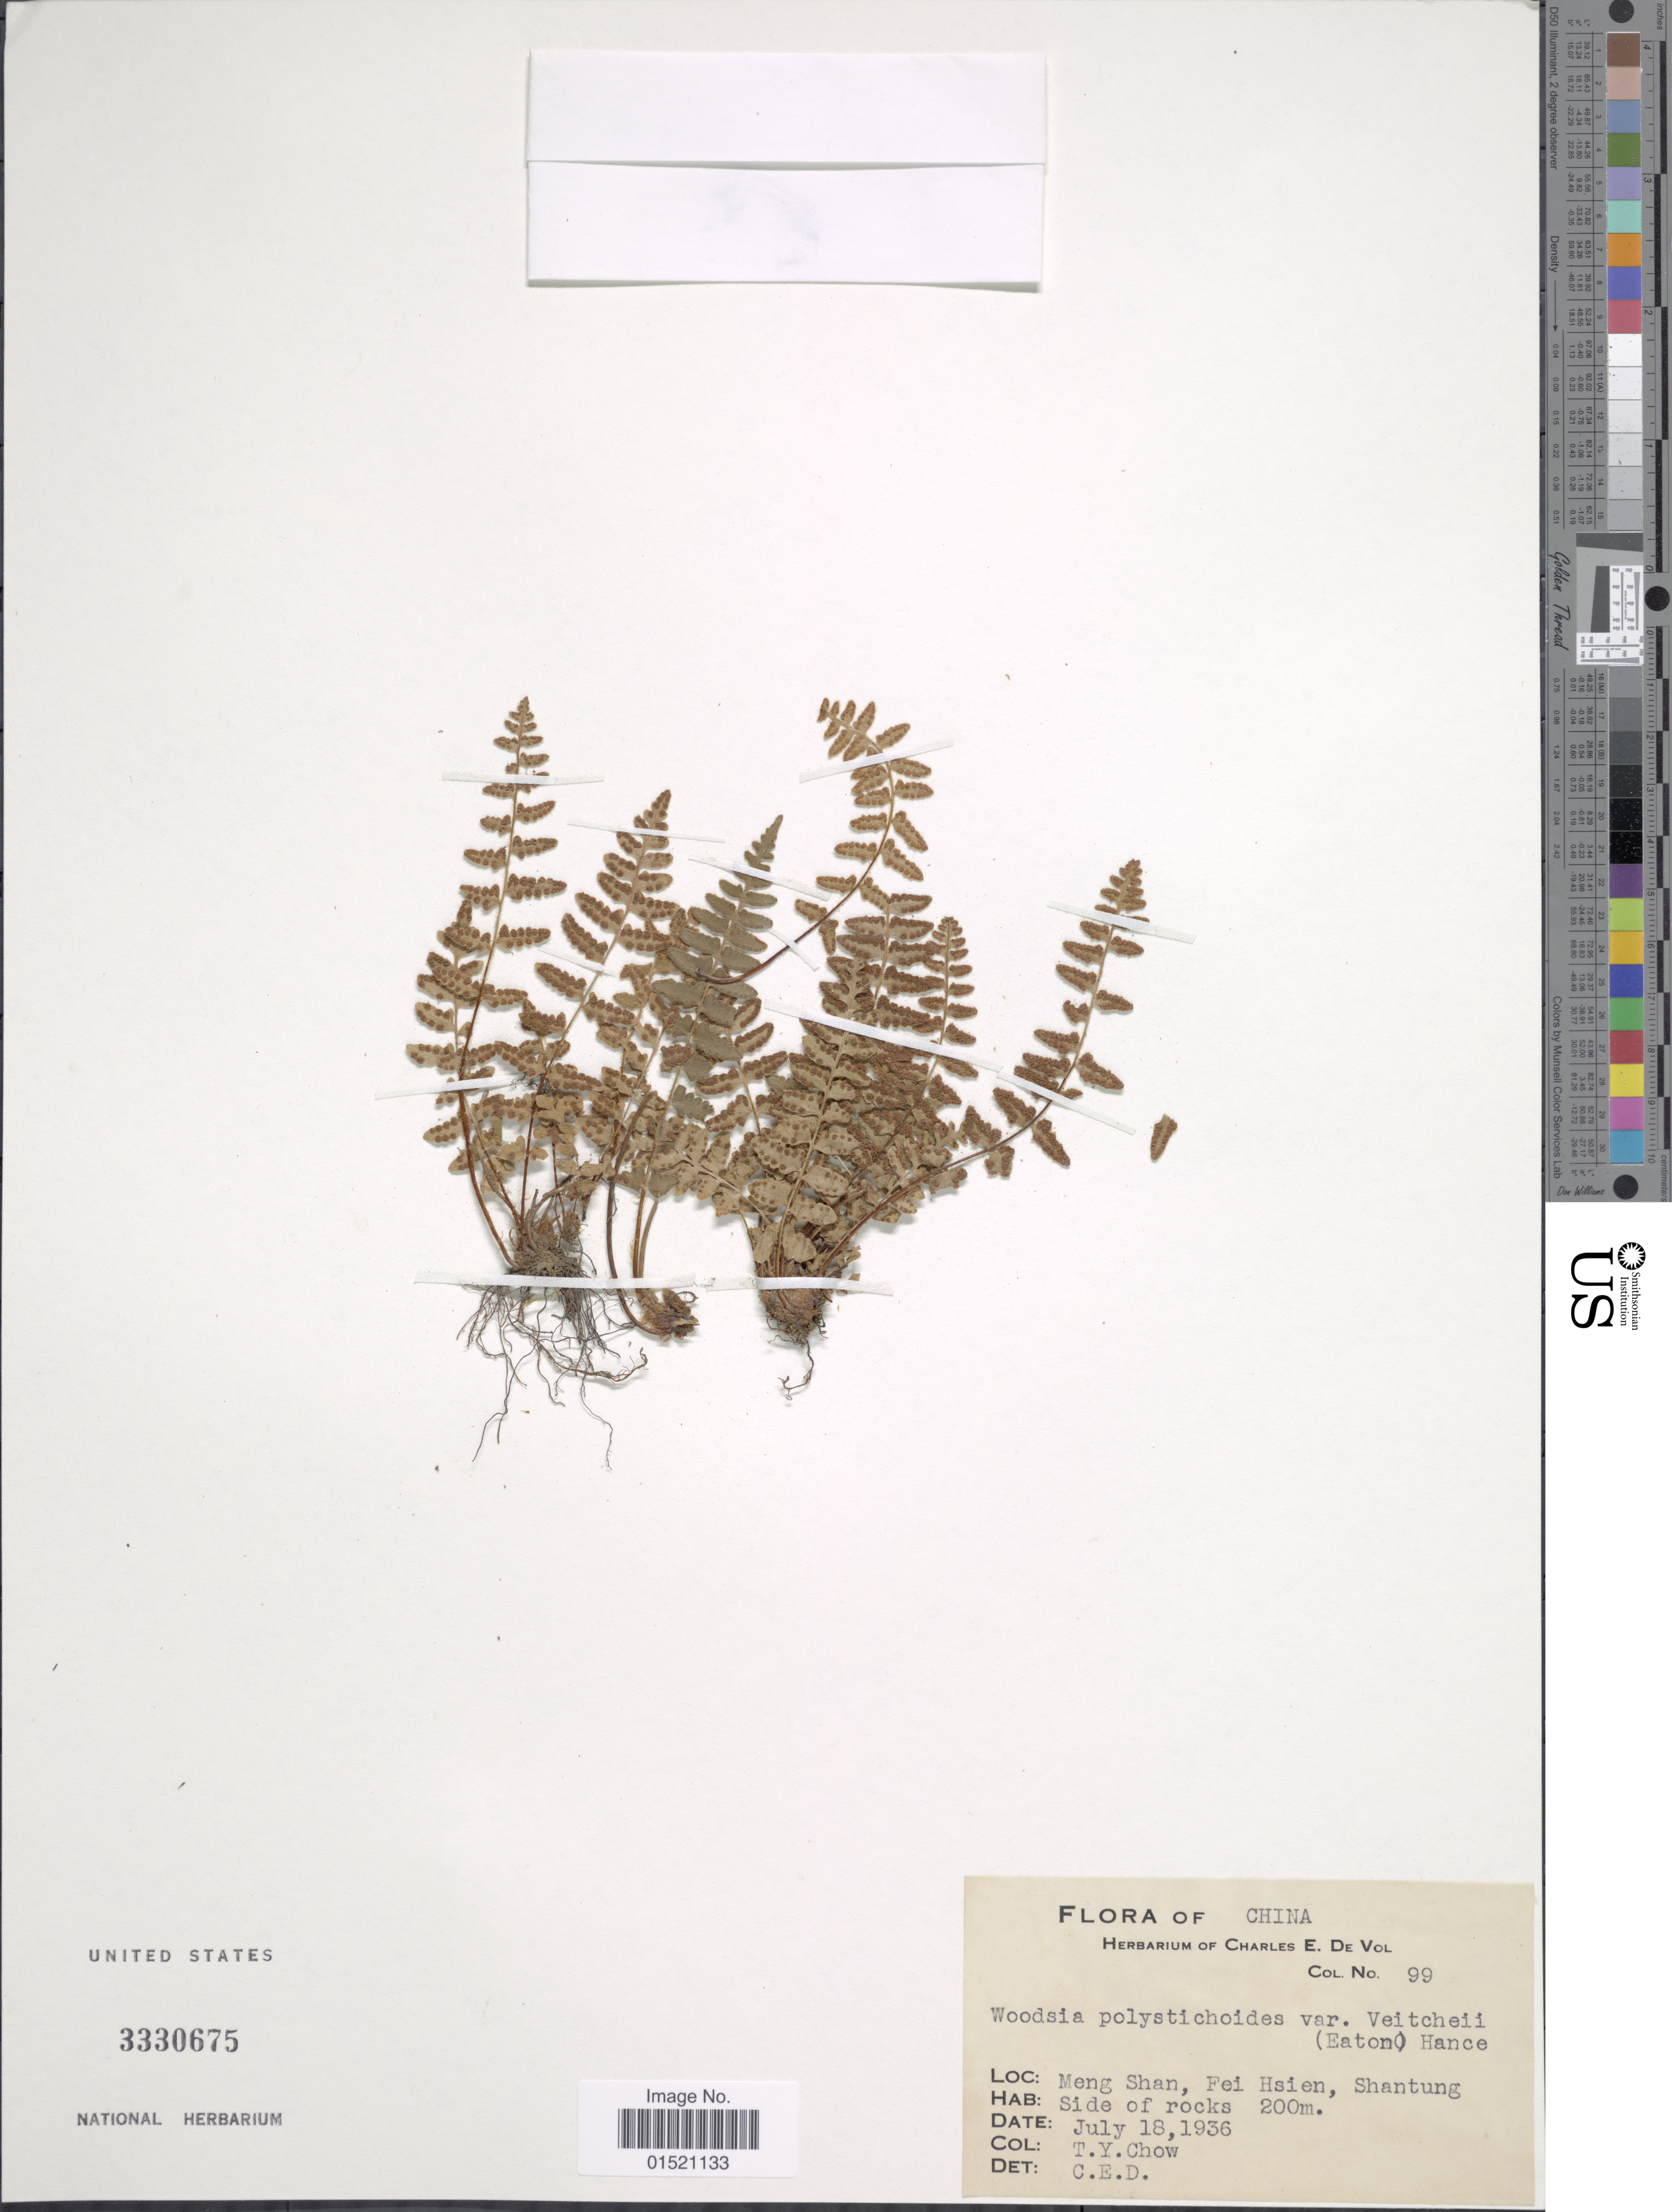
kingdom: Plantae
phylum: Tracheophyta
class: Polypodiopsida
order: Polypodiales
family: Woodsiaceae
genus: Woodsia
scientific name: Woodsia polystichoides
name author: D.C. Eaton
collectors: T. Chow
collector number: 99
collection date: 1936-07-18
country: China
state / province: Shandong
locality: Meng Shan, Fei Hsien, Shantung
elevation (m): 200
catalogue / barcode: US 3330675